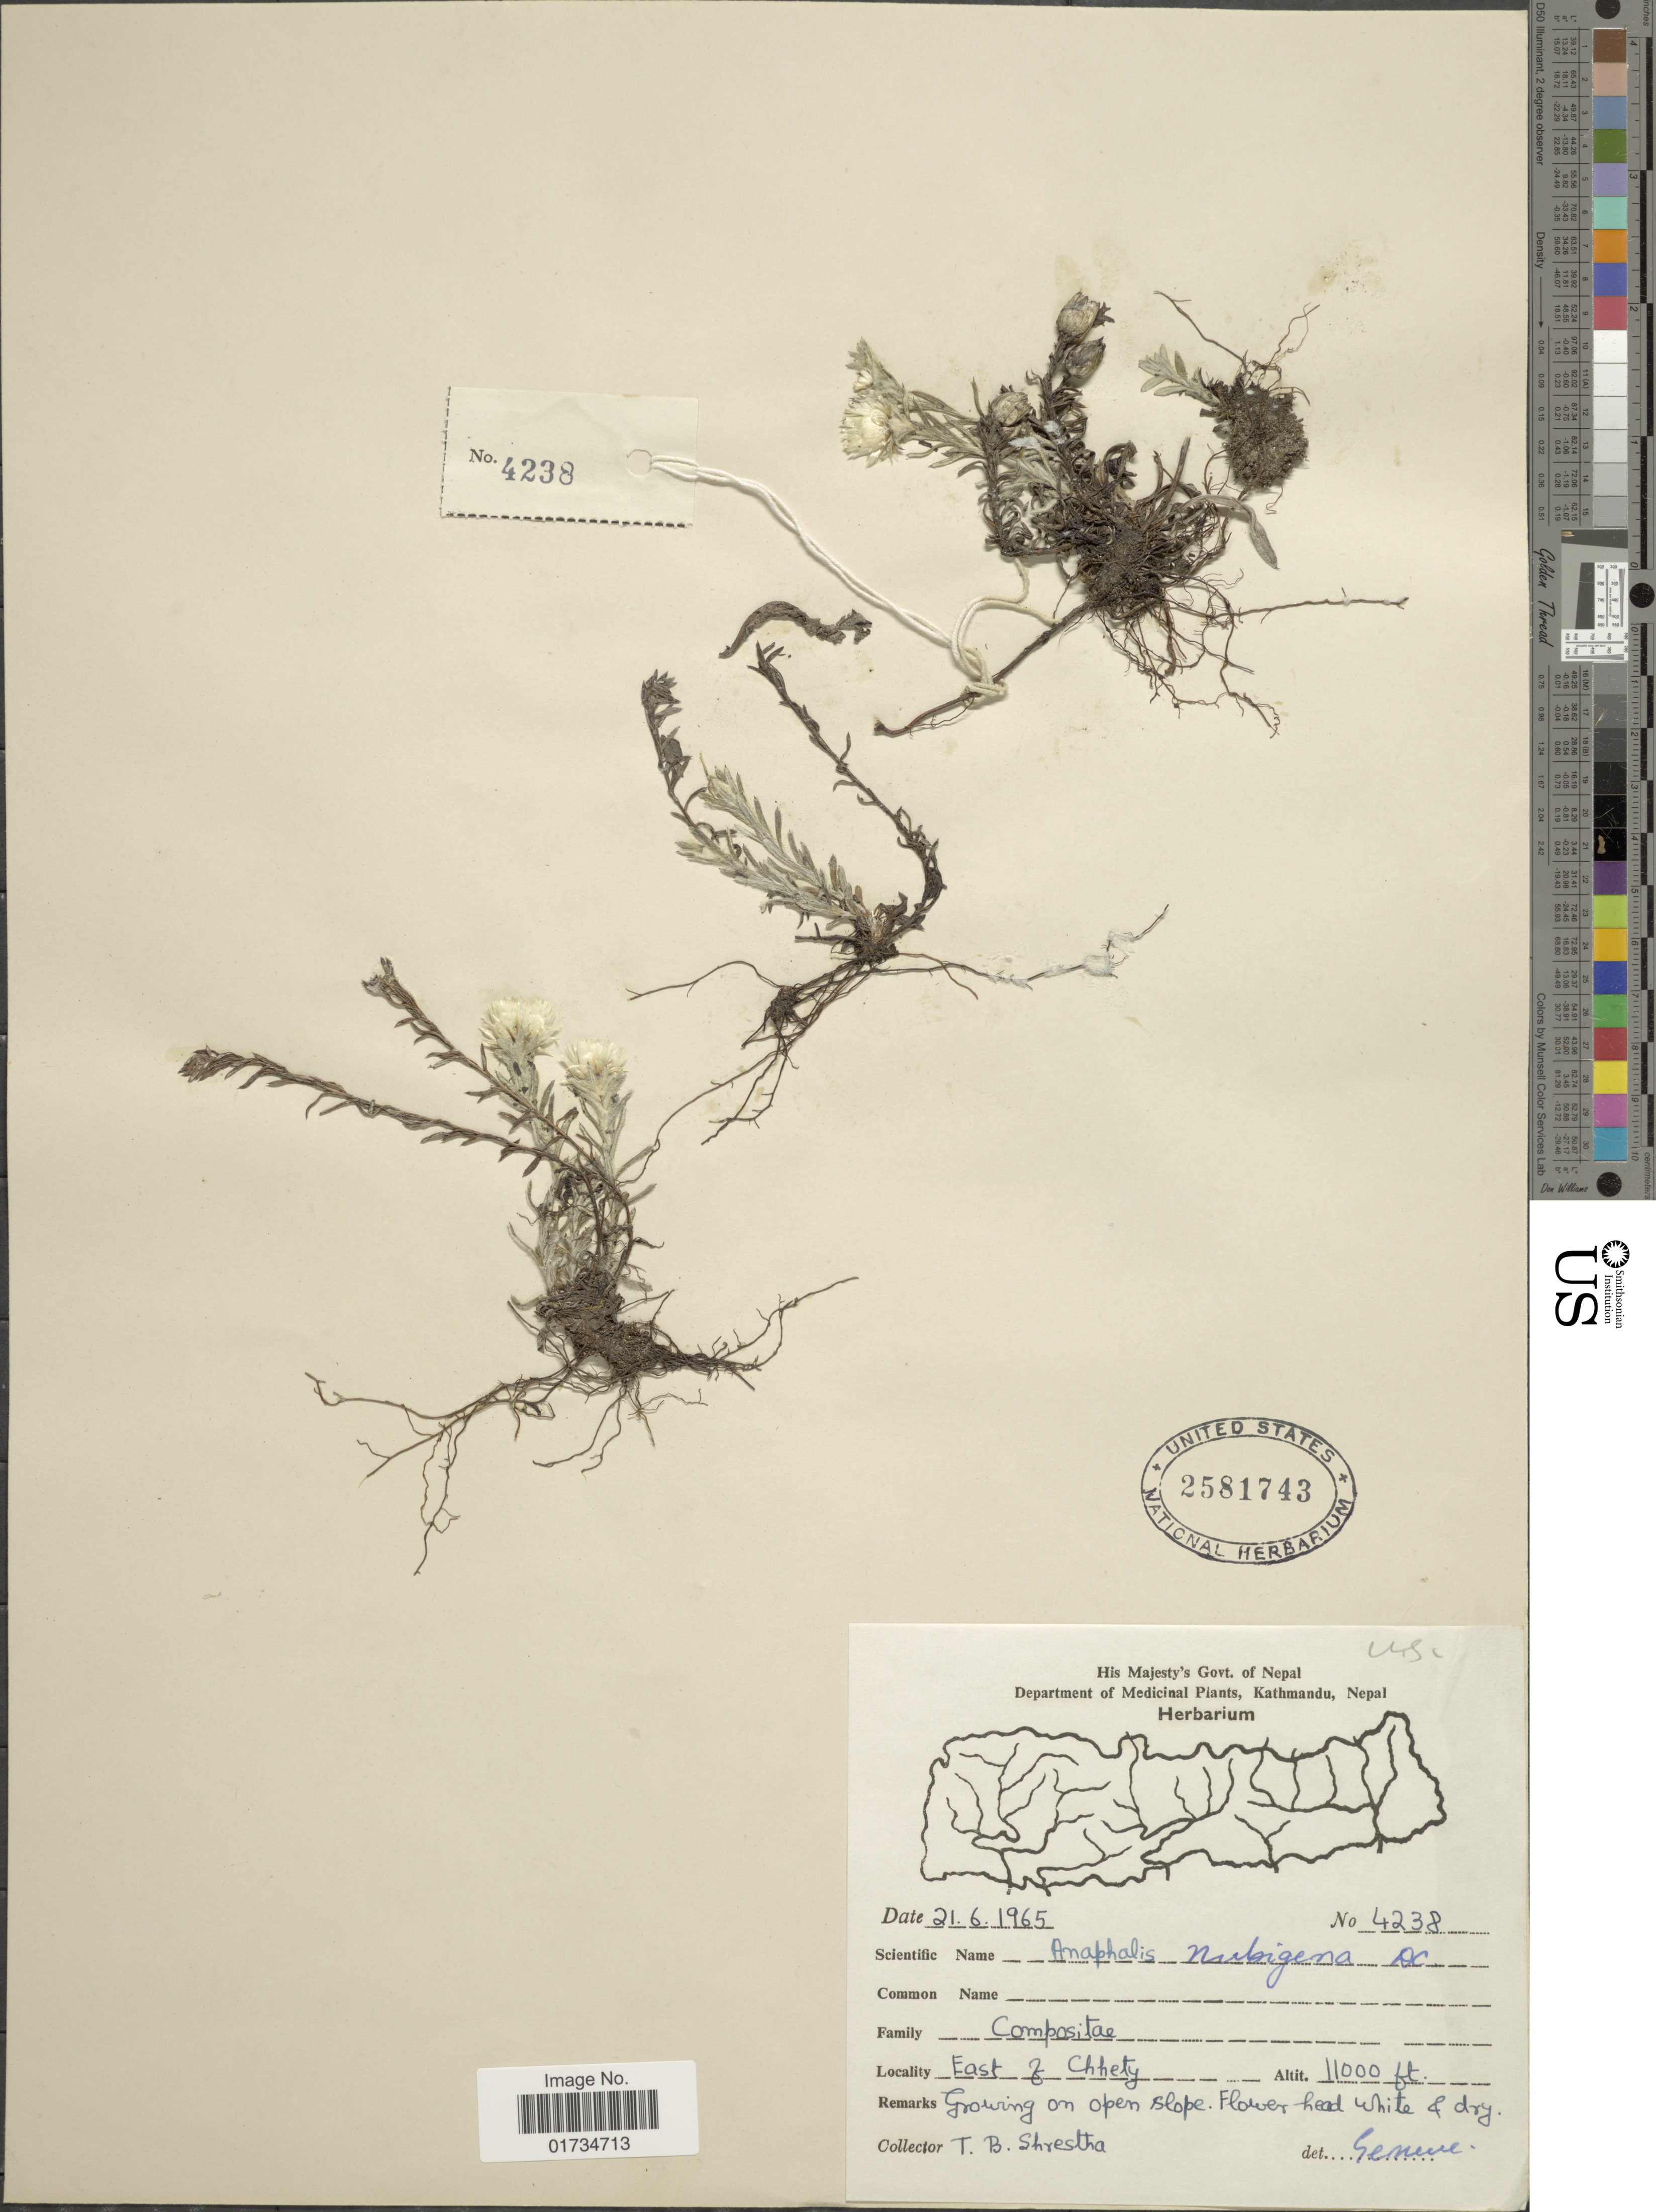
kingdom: Plantae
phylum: Tracheophyta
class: Magnoliopsida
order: Asterales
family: Asteraceae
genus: Anaphalis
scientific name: Anaphalis nubigena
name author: DC.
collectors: T. B. Shrestha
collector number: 4238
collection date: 1965-06-21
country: Nepal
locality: Kathmandu, Nepal. East of Chhety. Growing on open slope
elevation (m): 3353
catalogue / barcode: US 2581743